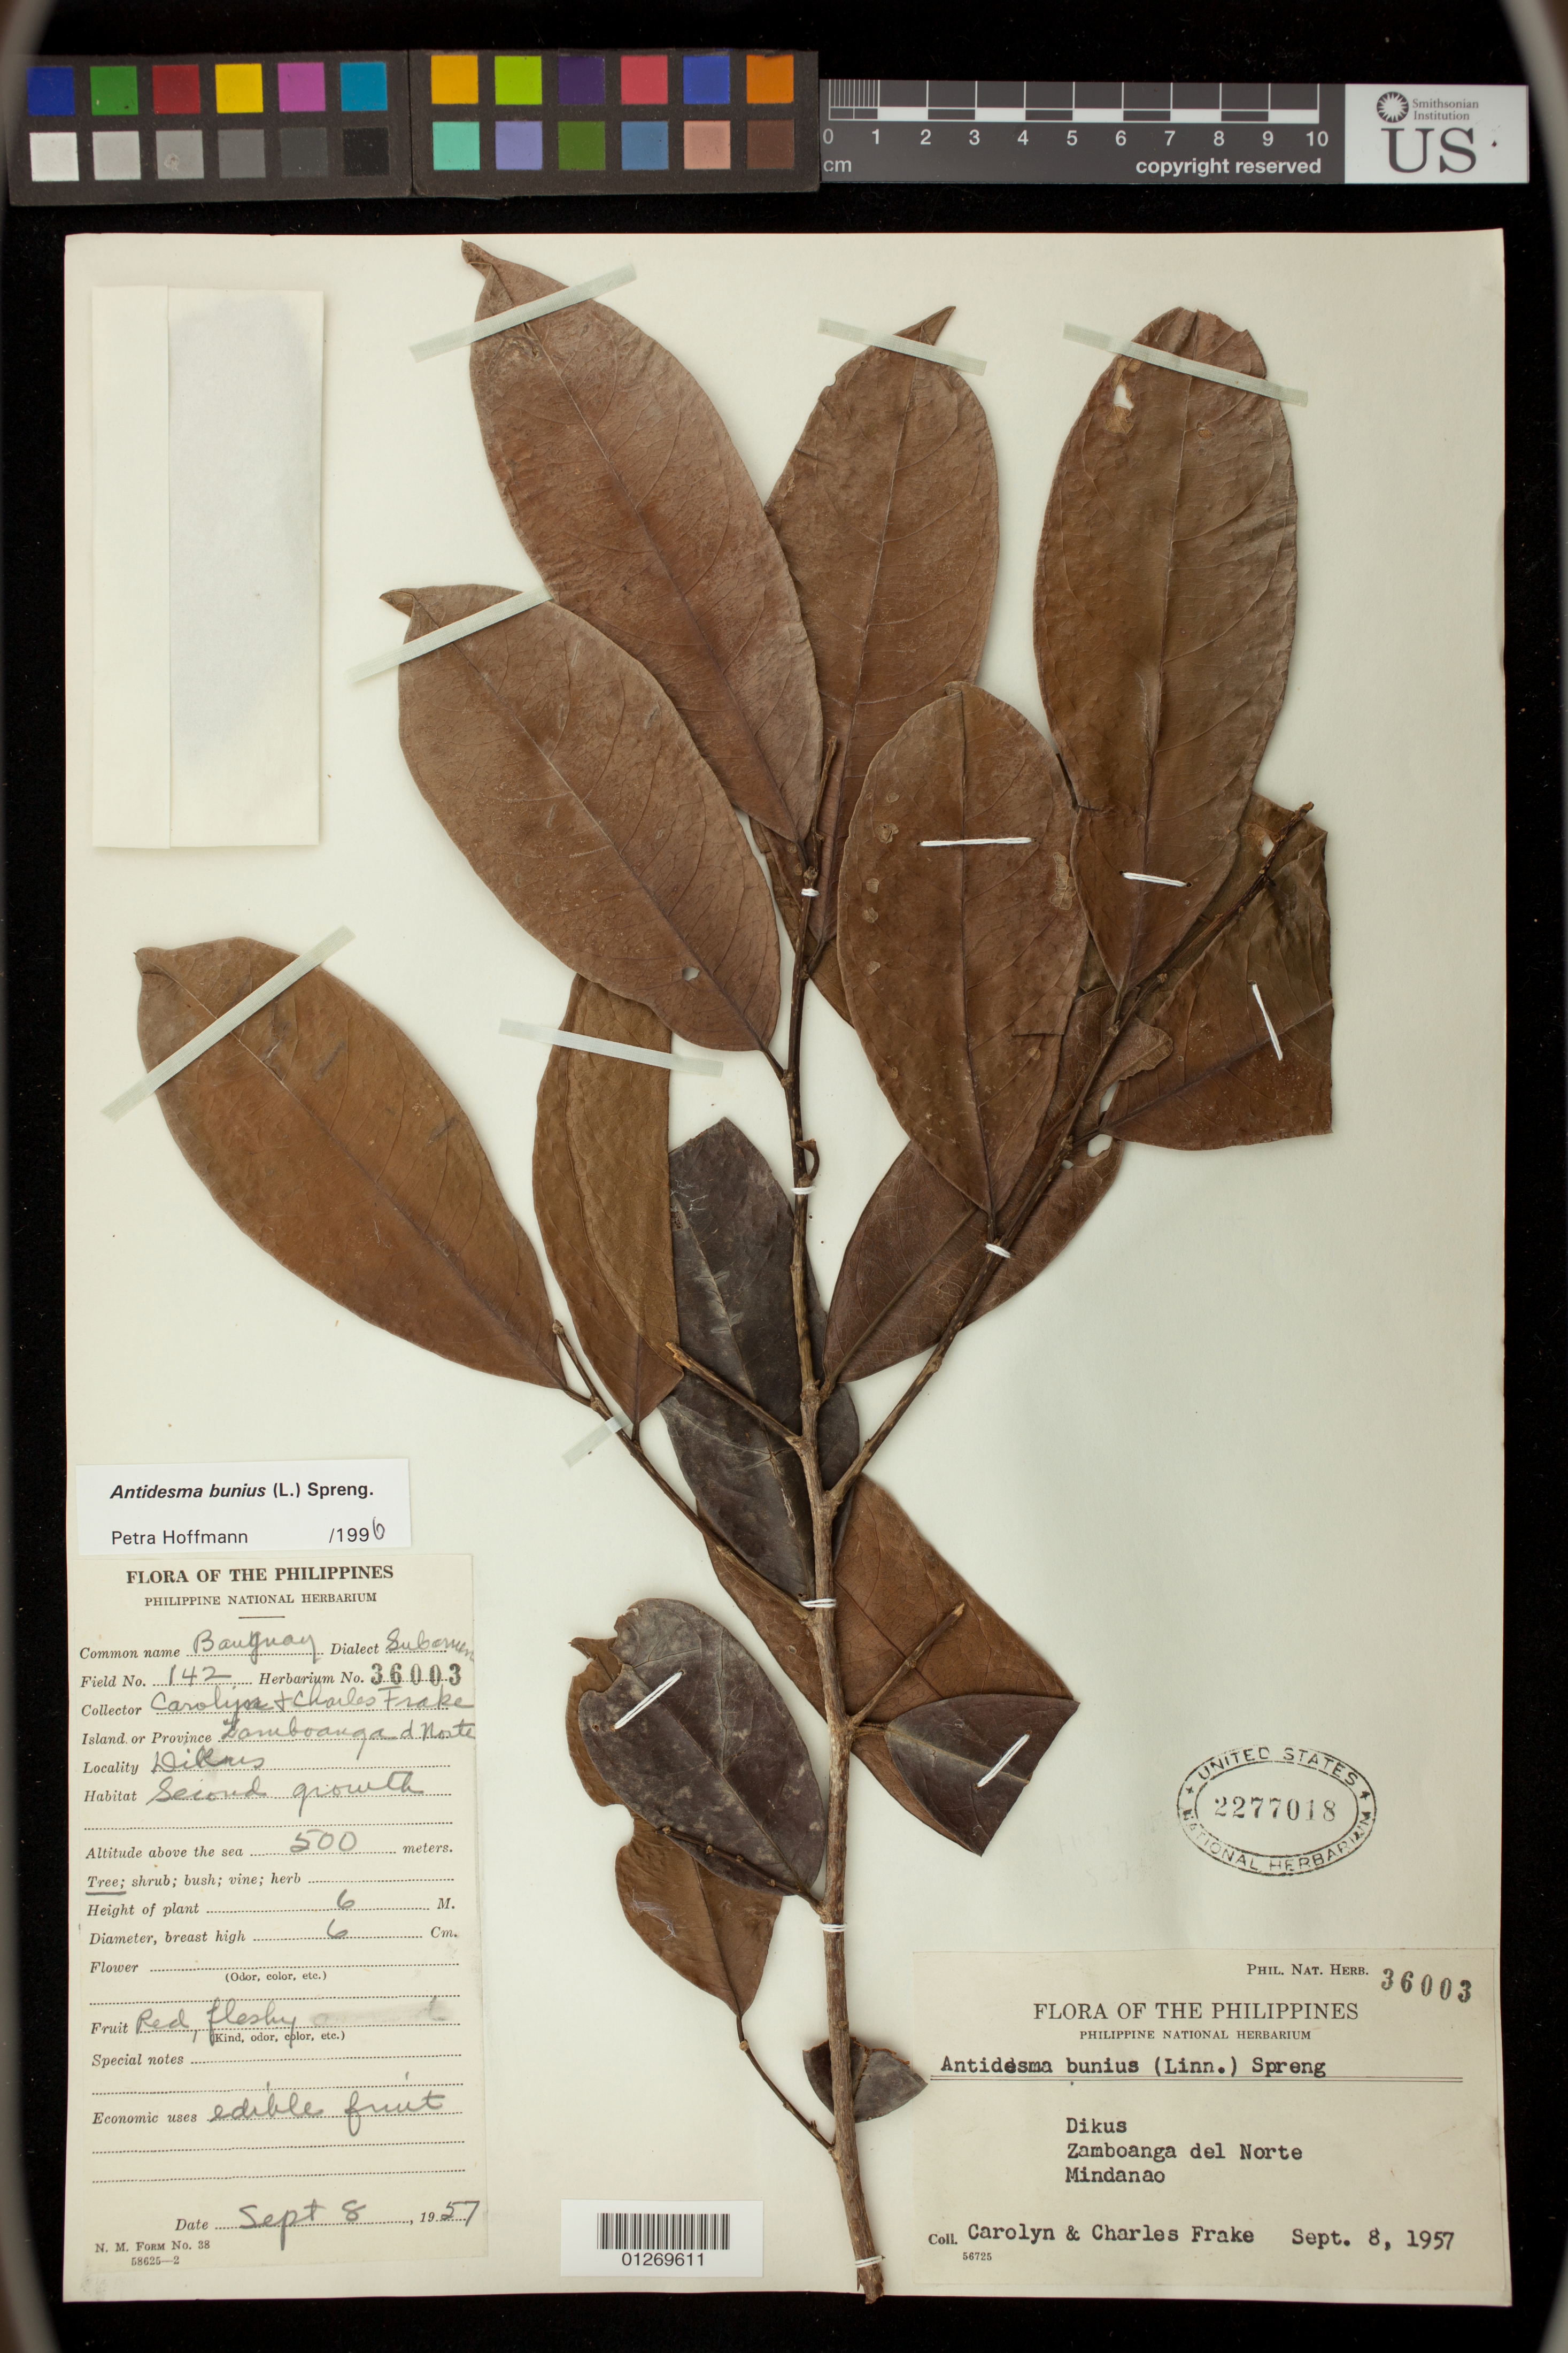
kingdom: Plantae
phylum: Tracheophyta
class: Magnoliopsida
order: Malpighiales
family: Phyllanthaceae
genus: Antidesma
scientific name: Antidesma bunius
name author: (L.) Spreng.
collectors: C. O. Frake & C. M. Frake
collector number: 56725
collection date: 1957-09-08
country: Philippines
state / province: Northern Mindanao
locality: Zamboanga Del Norte, Dikus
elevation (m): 500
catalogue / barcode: US 2277018